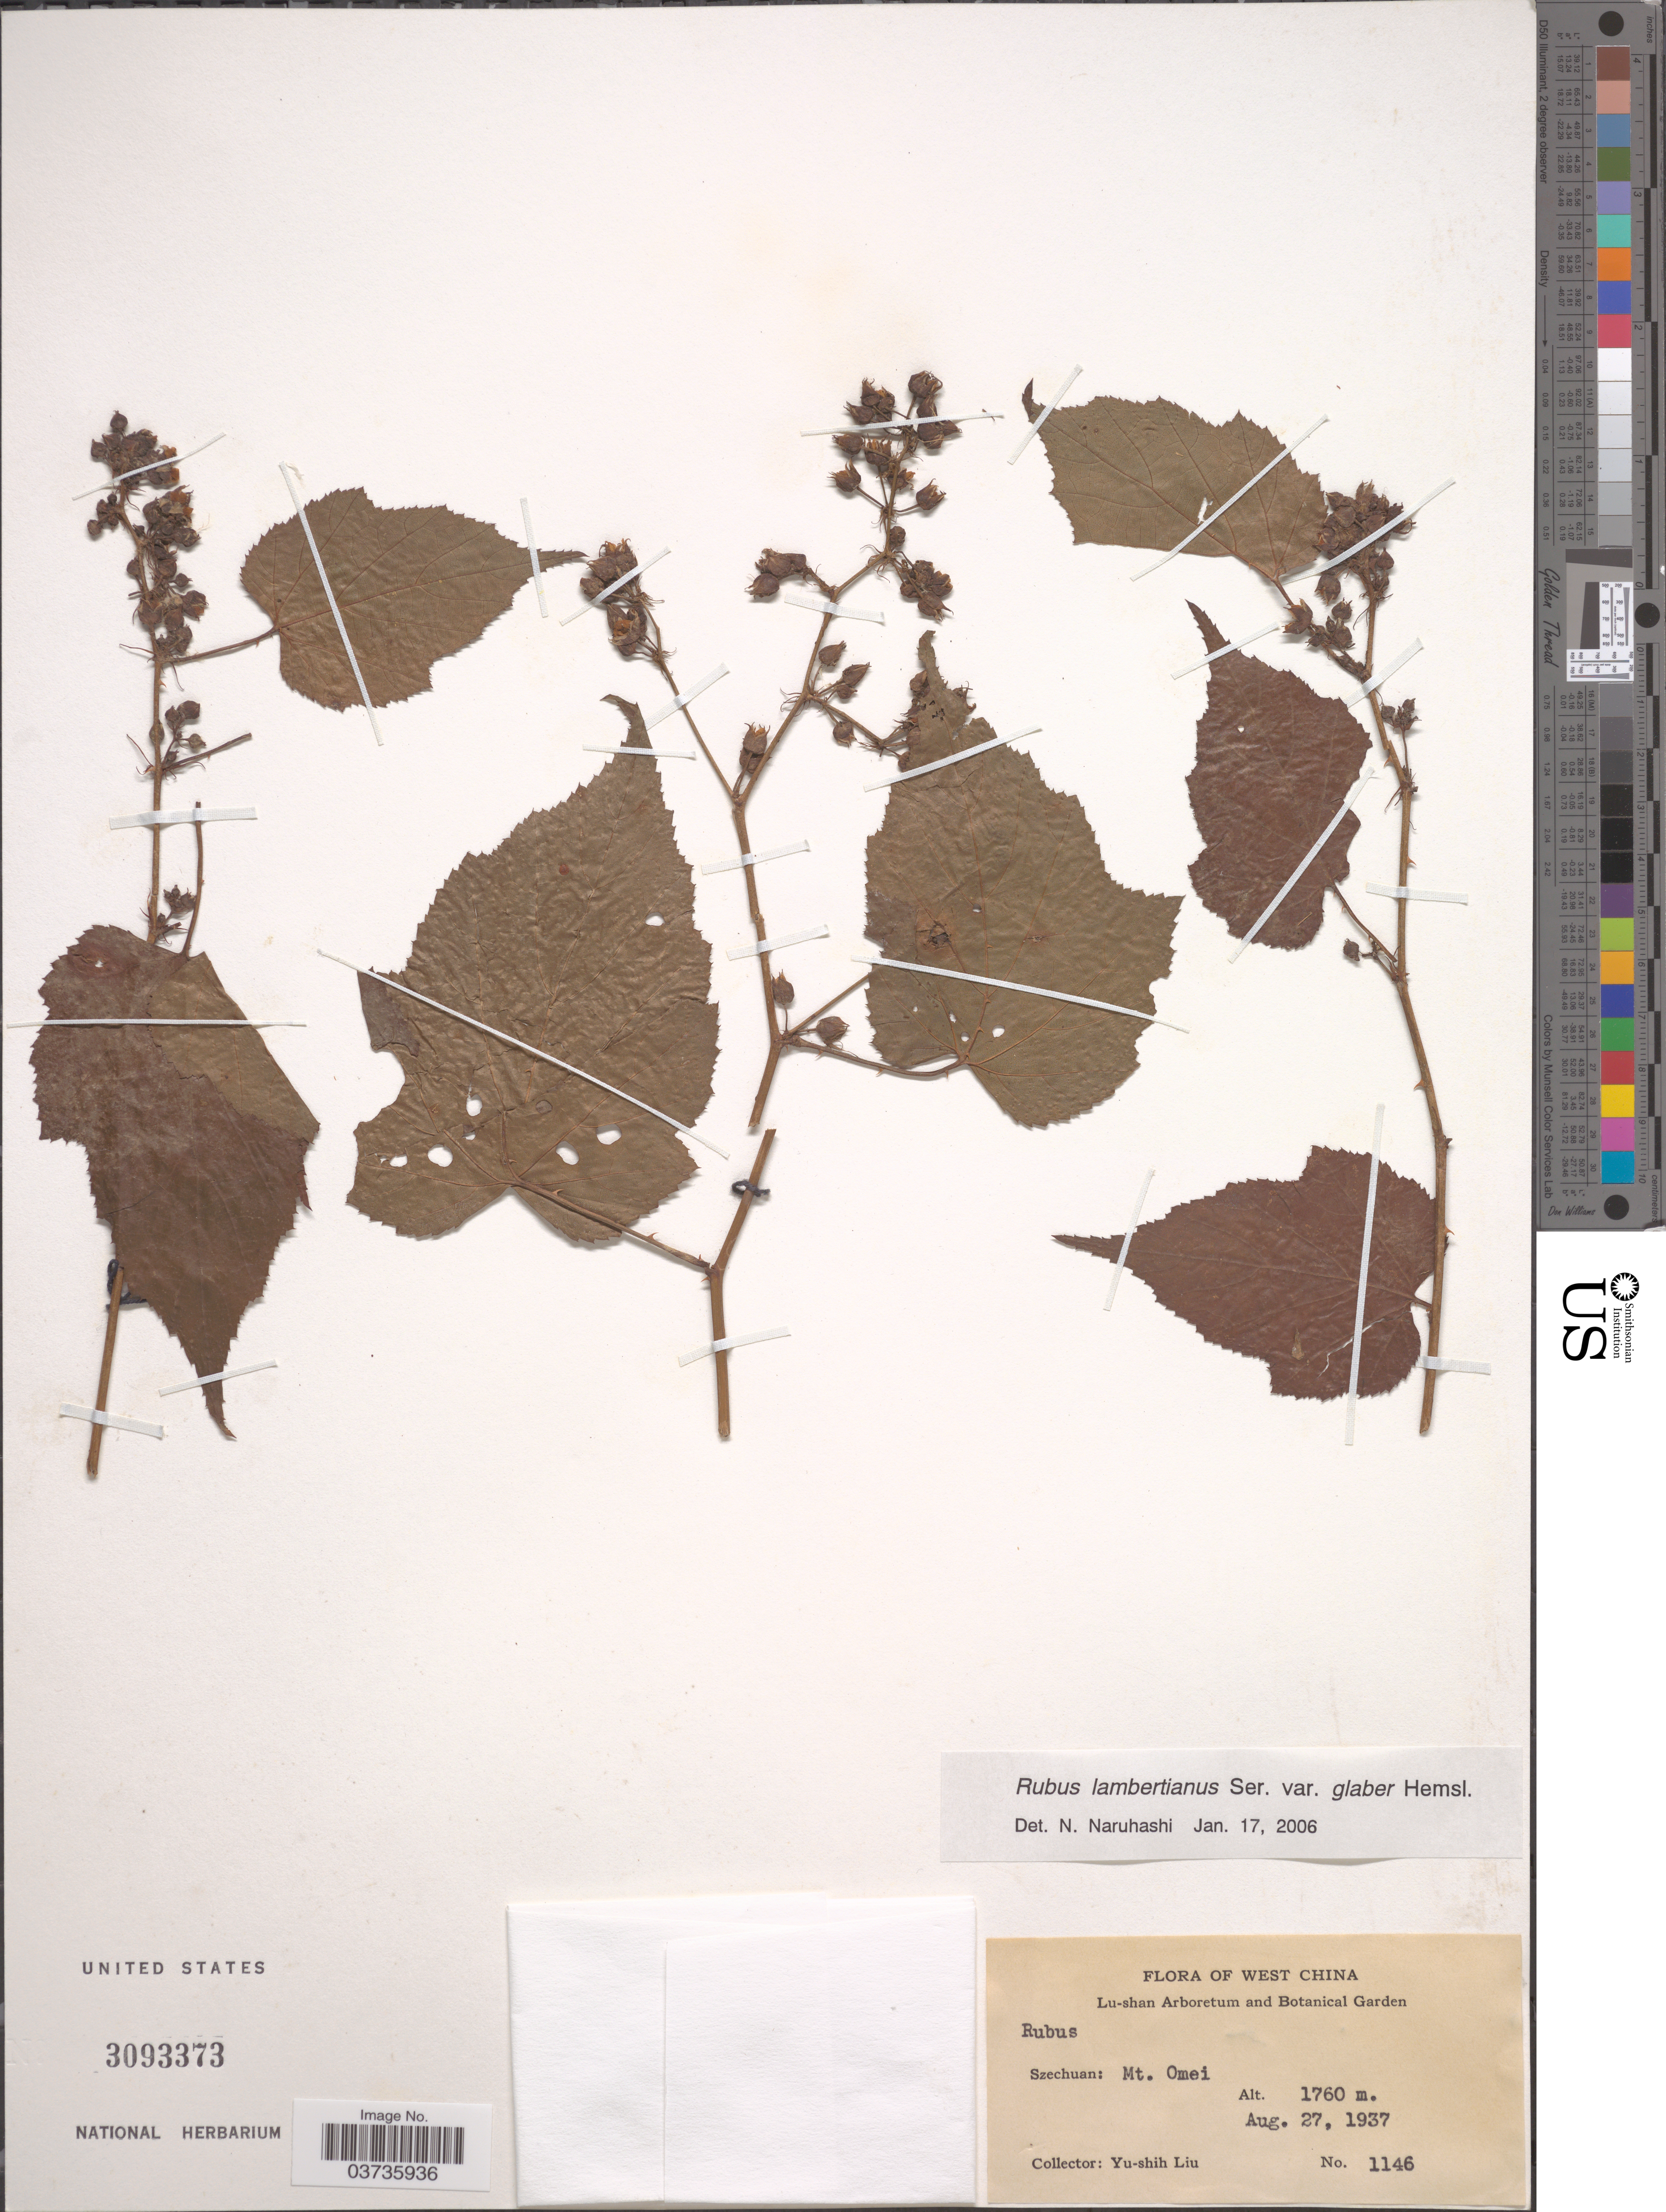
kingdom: Plantae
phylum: Tracheophyta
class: Magnoliopsida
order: Rosales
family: Rosaceae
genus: Rubus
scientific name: Rubus lambertianus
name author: Ser.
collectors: Y.-S. Liu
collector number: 1146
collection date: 1937-08-27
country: China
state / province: Sichuan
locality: West China. Szechuan: Mt. Omei.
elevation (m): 1760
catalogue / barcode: US 3093373